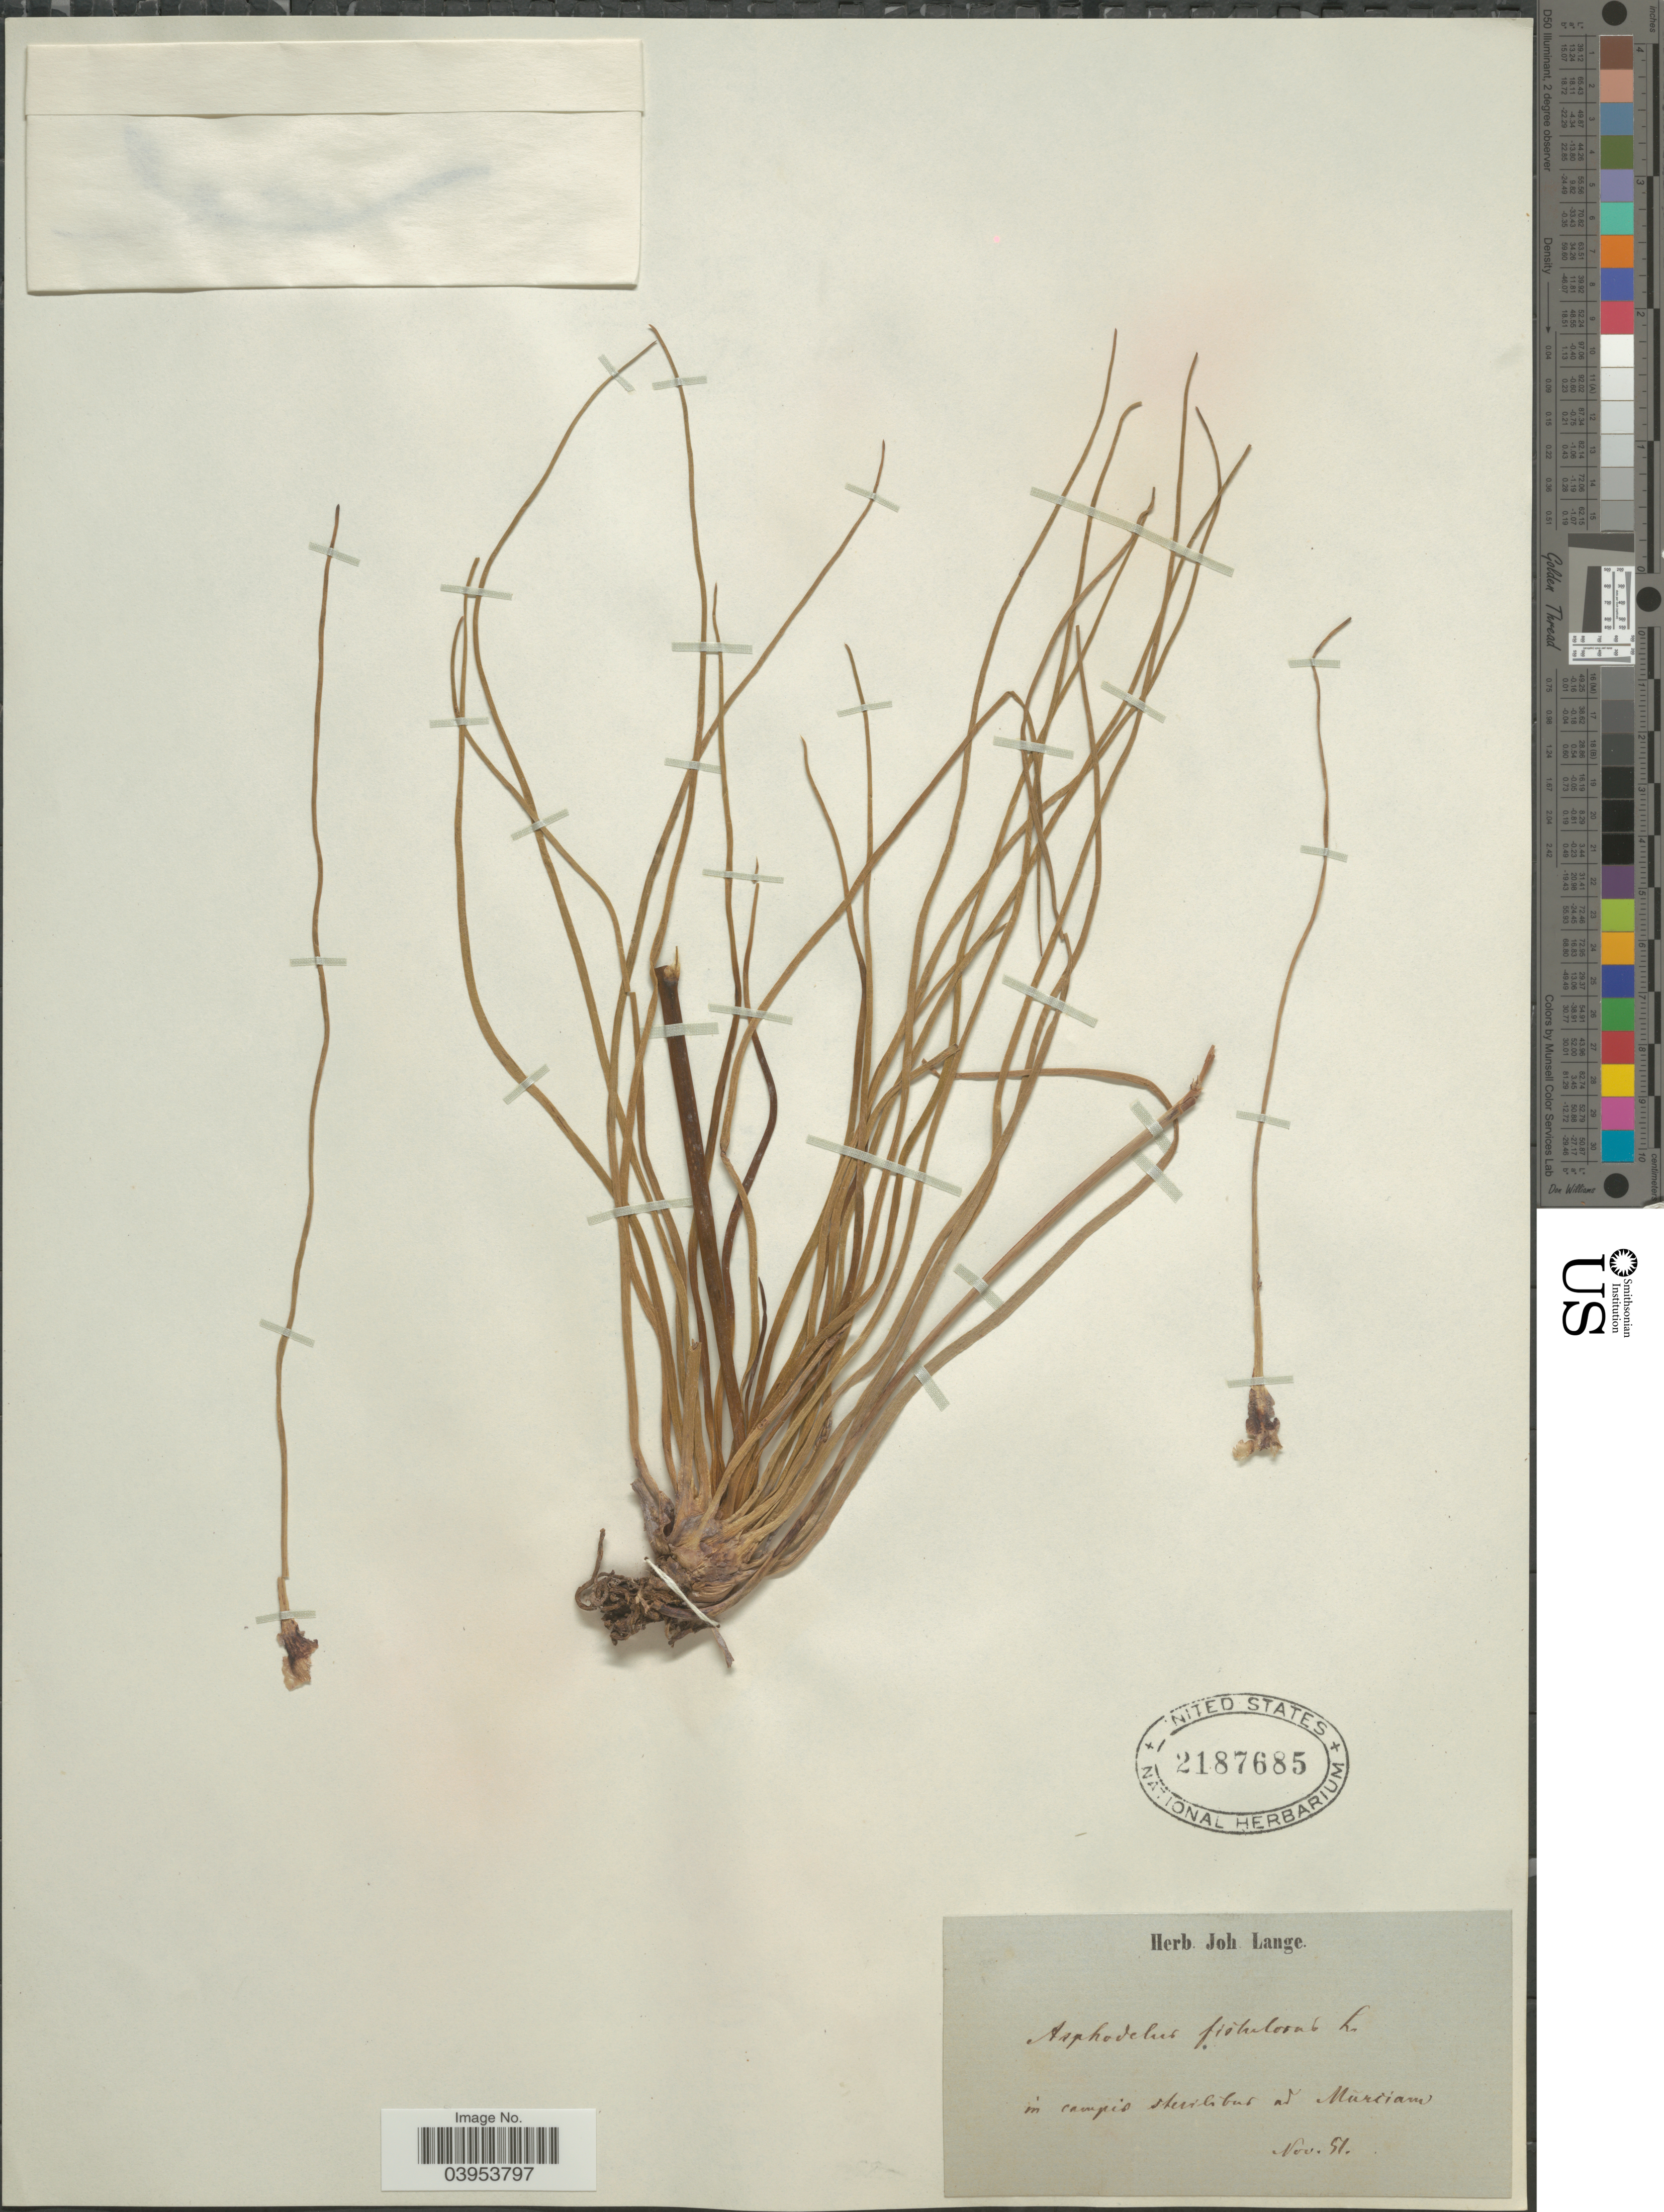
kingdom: Plantae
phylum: Tracheophyta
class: Liliopsida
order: Asparagales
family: Asphodelaceae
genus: Asphodelus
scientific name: Asphodelus fistulosus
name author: L.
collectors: ex herb. Joh. Lange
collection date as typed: Transcribed d/m/y: /11/51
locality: In campis sterilibus ad Múrciam. [interpreted]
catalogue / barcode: US 2187685